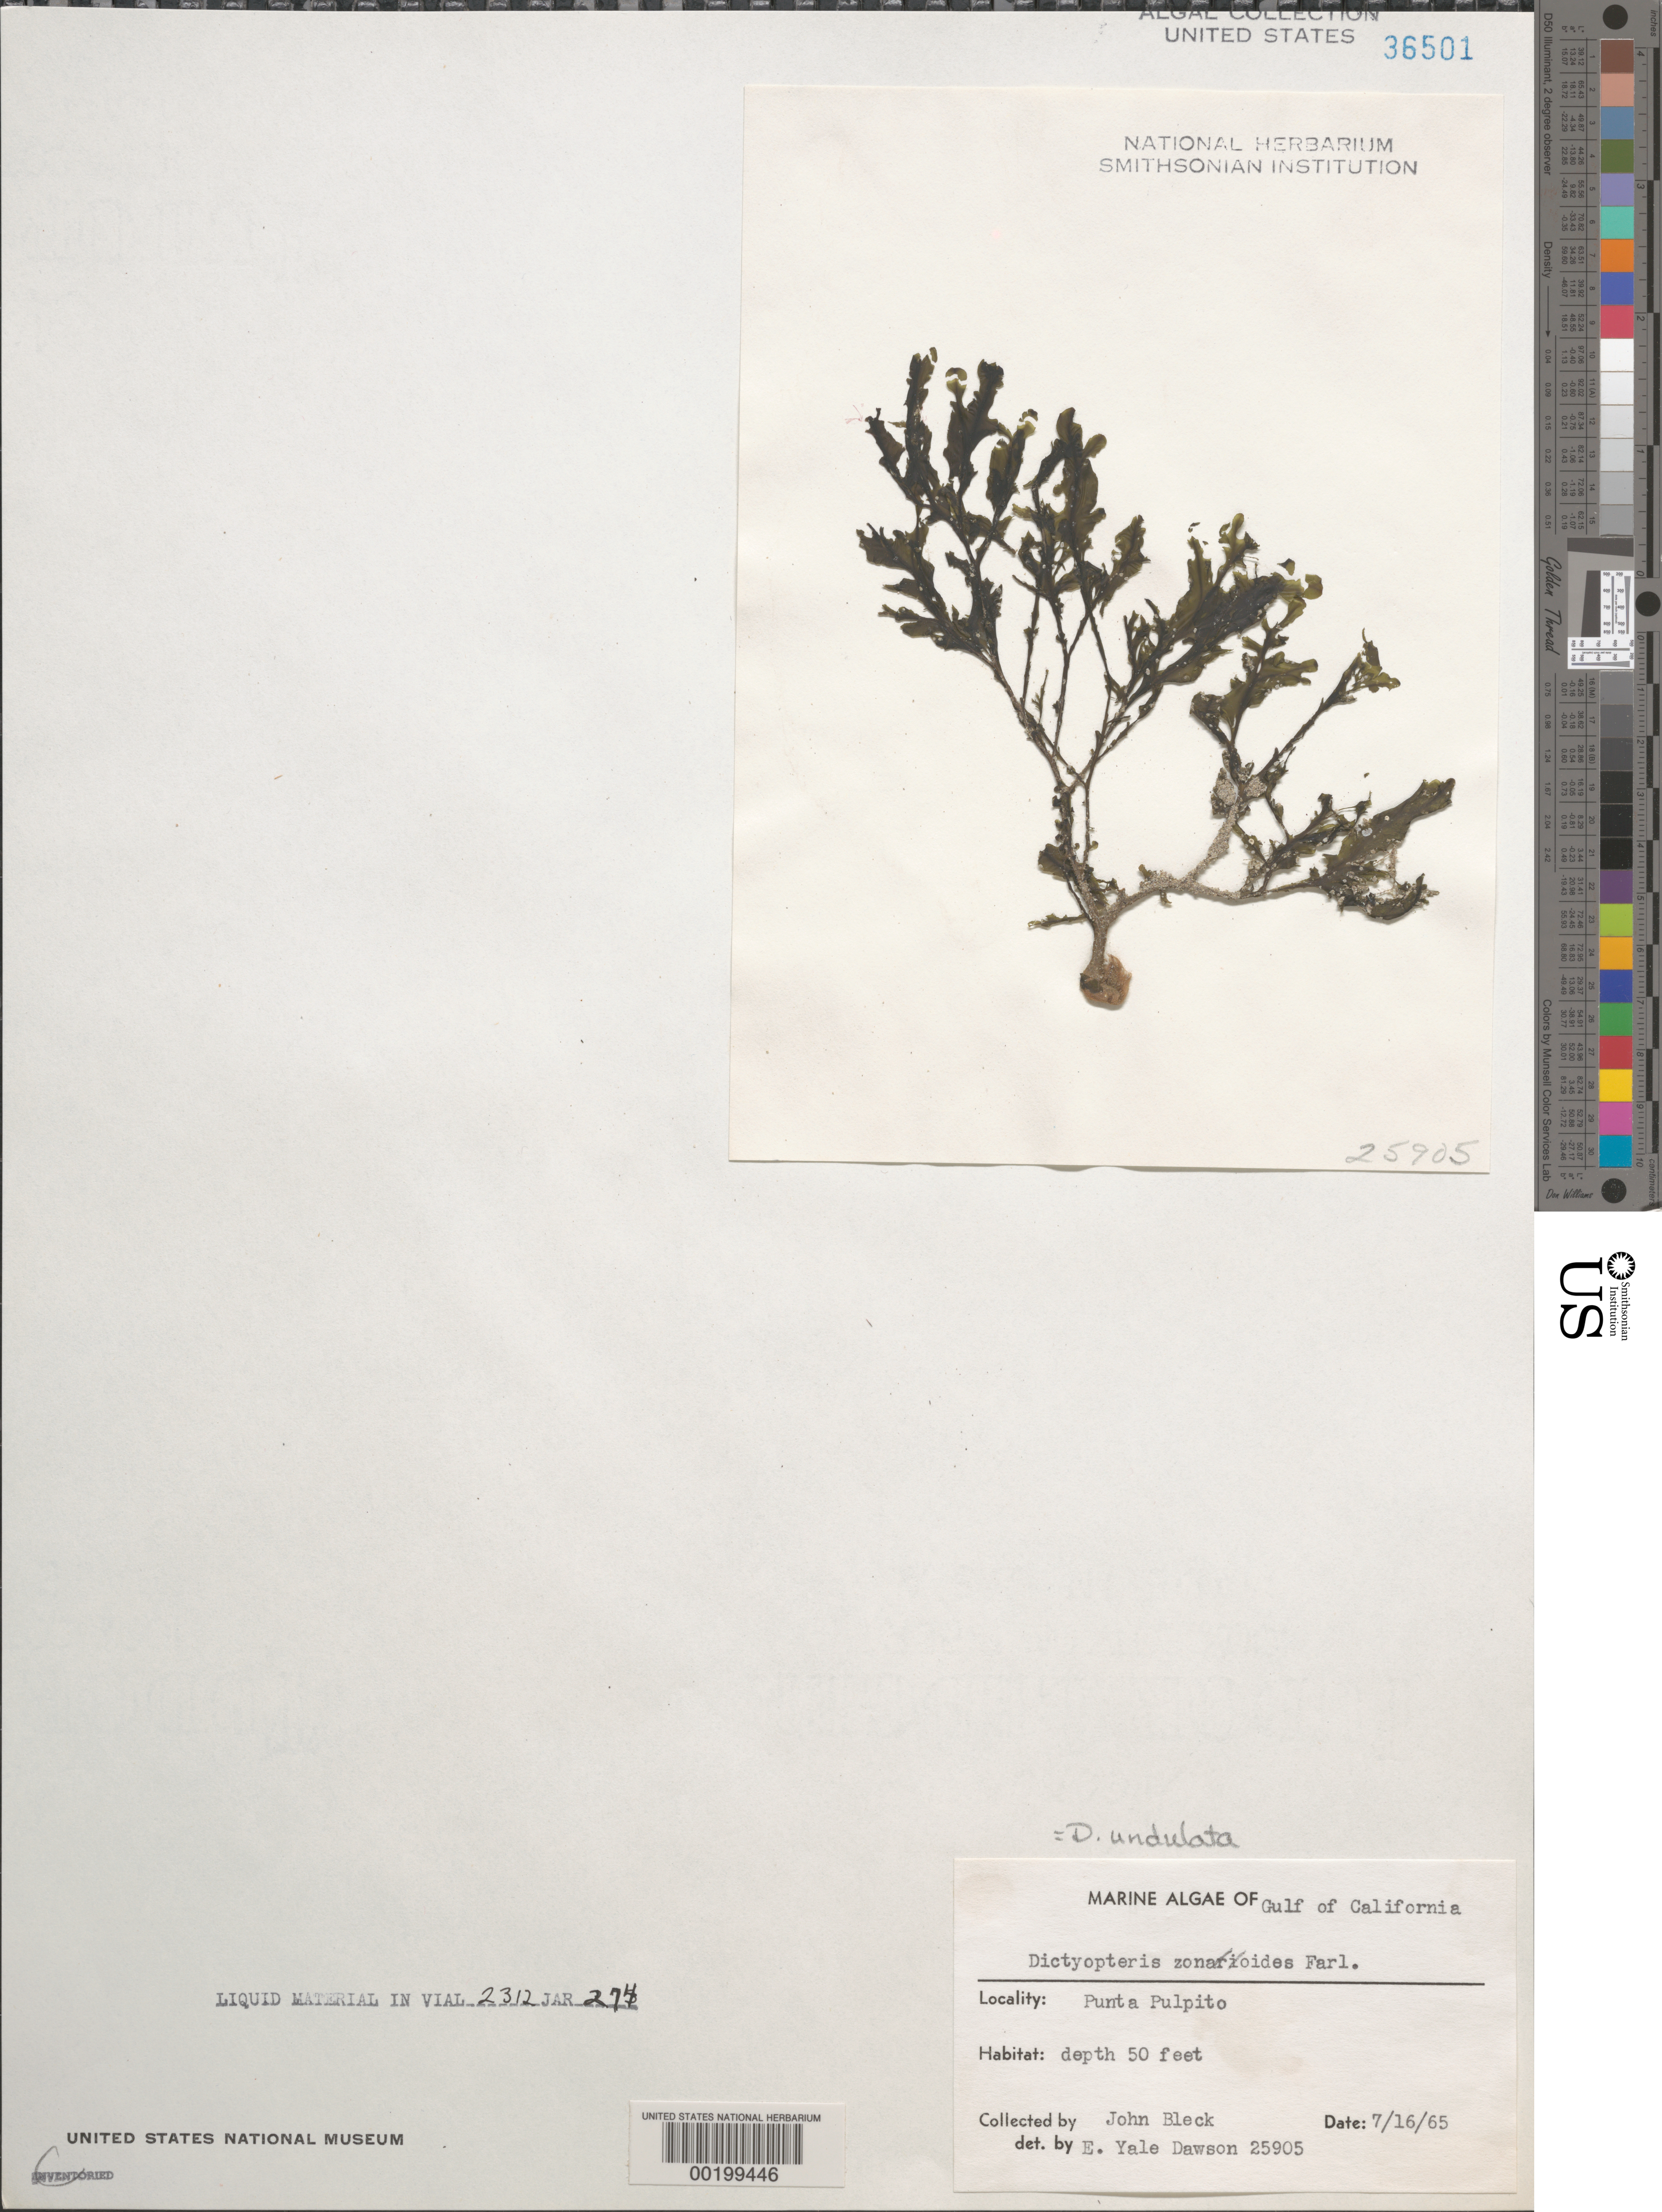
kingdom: Chromista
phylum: Ochrophyta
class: Phaeophyceae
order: Dictyotales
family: Dictyotaceae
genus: Dictyopteris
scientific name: Dictyopteris undulata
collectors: J. Bleck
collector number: EYD 25905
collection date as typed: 16 Jul 1965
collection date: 1965-07-16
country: Mexico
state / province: Baja California Sur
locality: Punta Pulpito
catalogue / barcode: US 36501